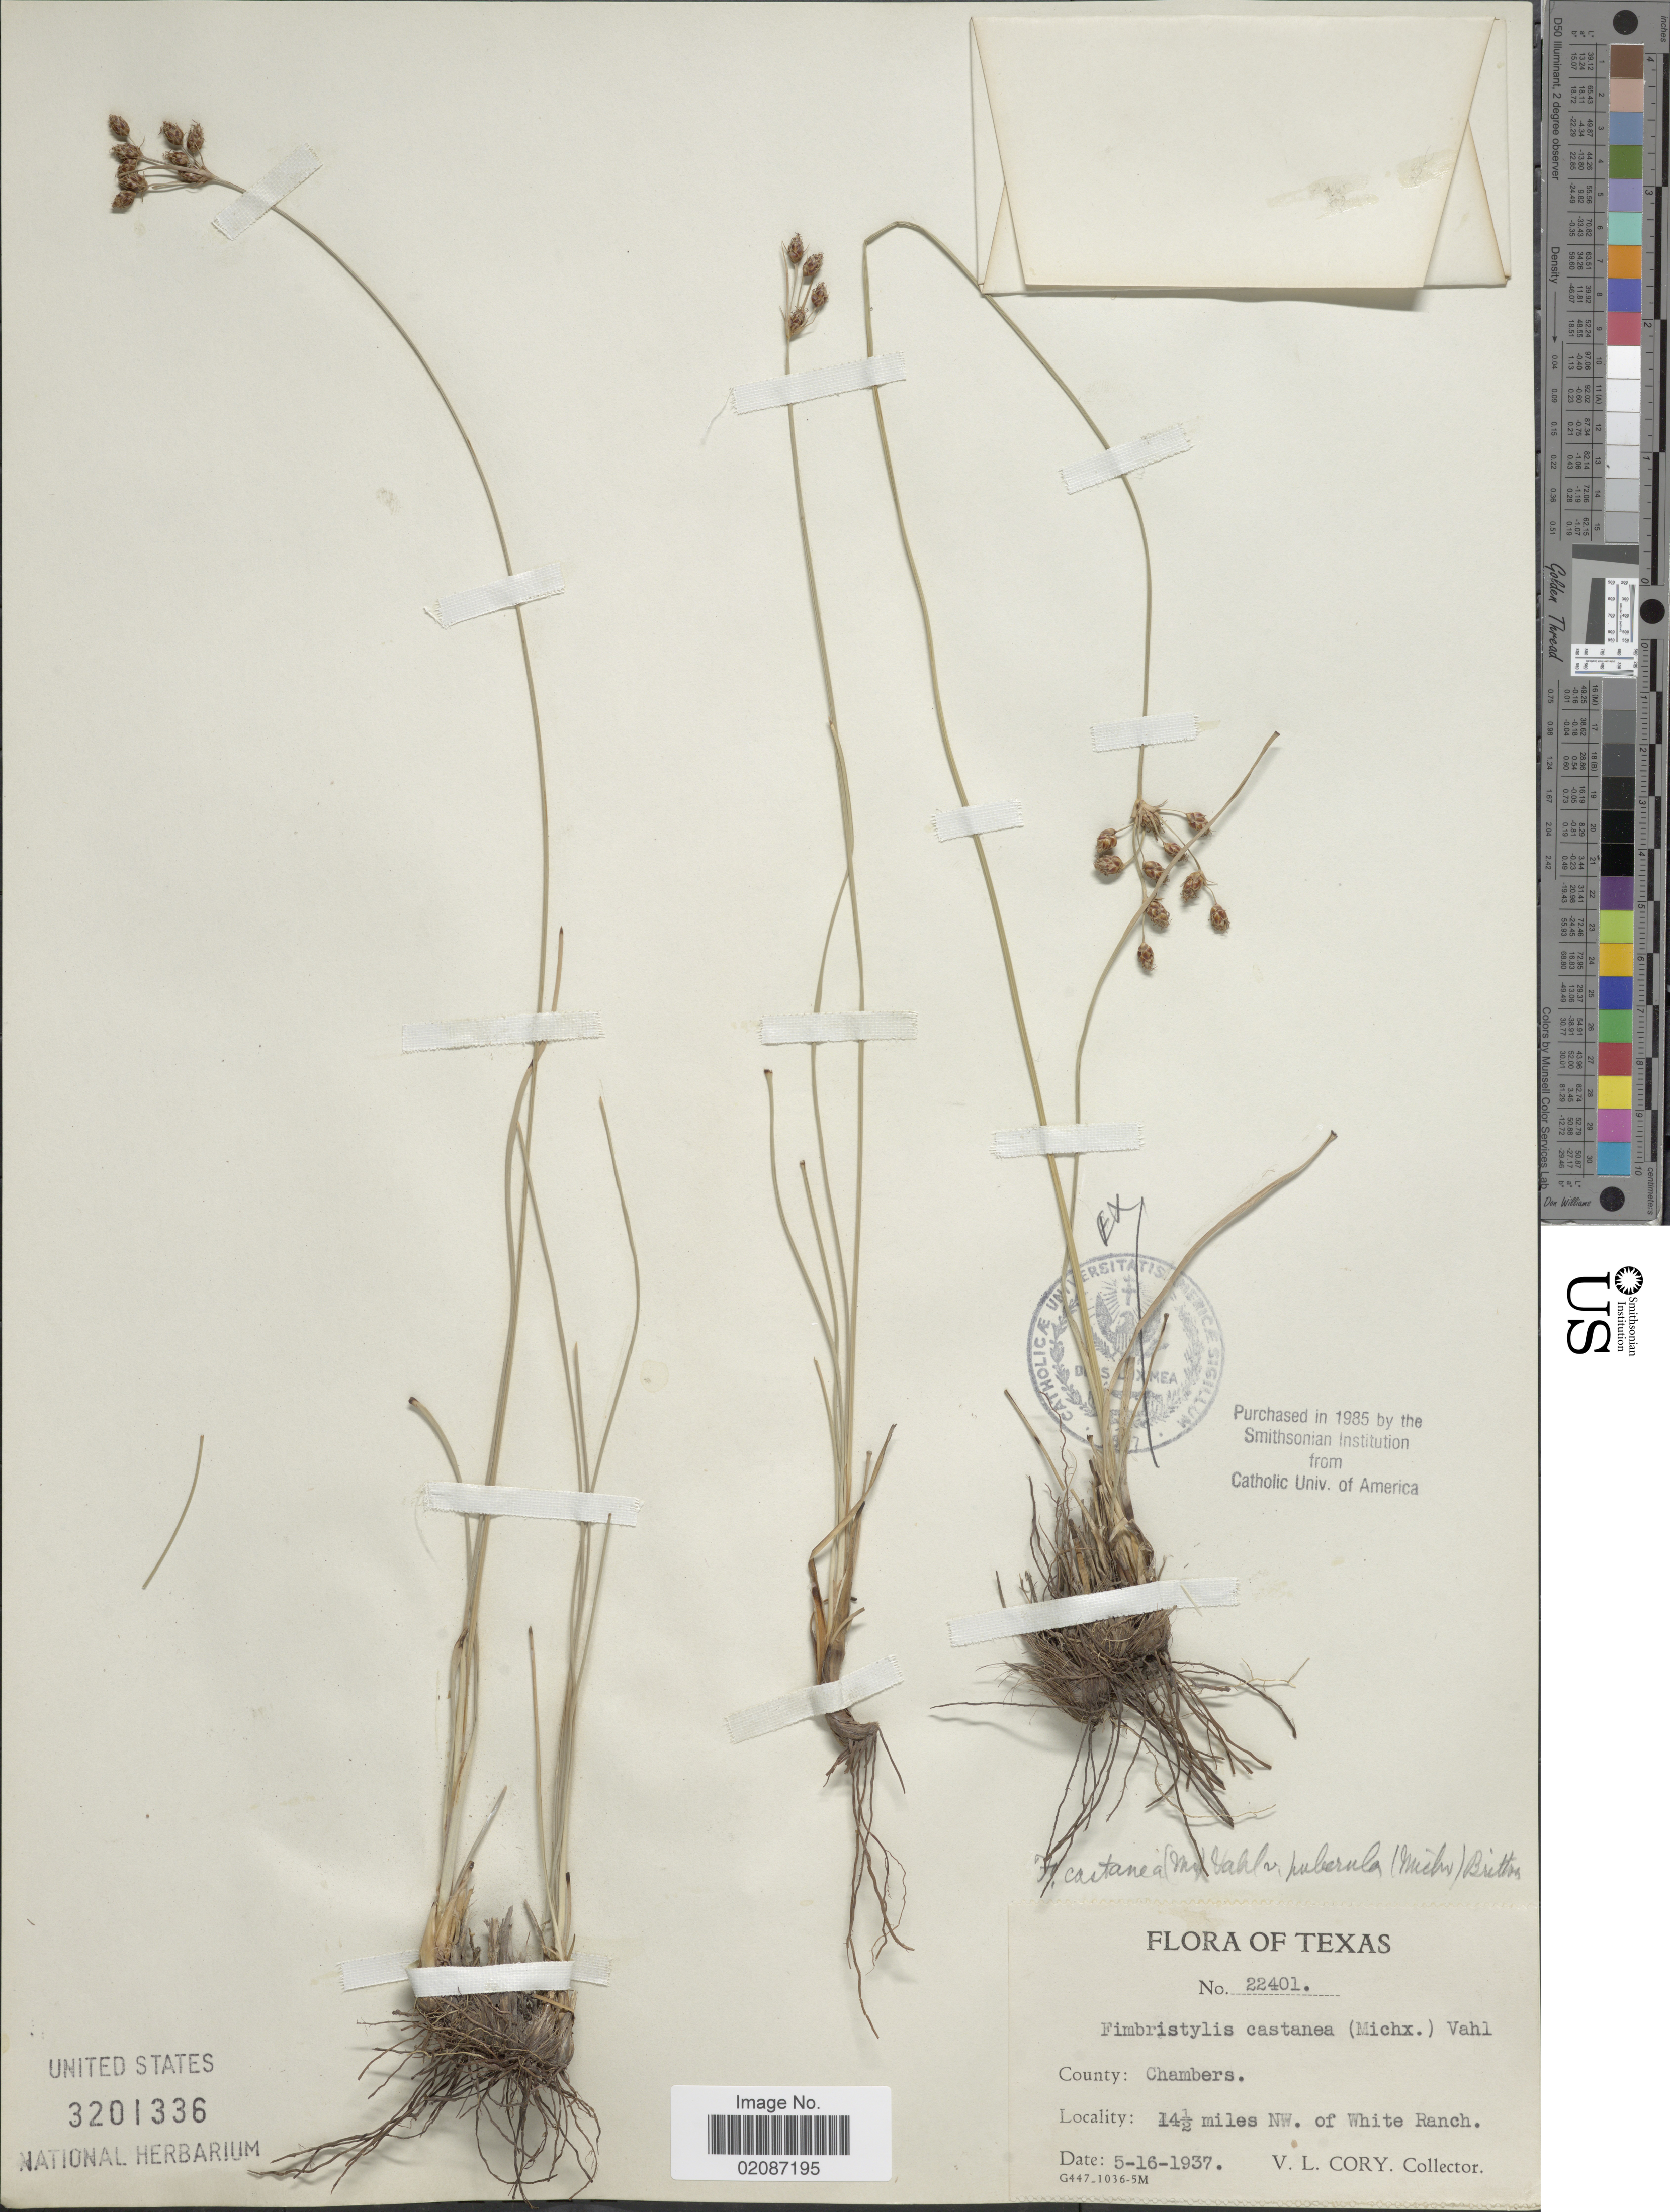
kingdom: Plantae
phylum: Tracheophyta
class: Liliopsida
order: Poales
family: Cyperaceae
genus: Fimbristylis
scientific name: Fimbristylis spadicea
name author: (L.) Vahl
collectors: V. Cory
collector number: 22401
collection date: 1937-05-16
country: United States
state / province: Texas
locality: County Chambers, 14½ miles NW of White Ranch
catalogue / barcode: US 3201336